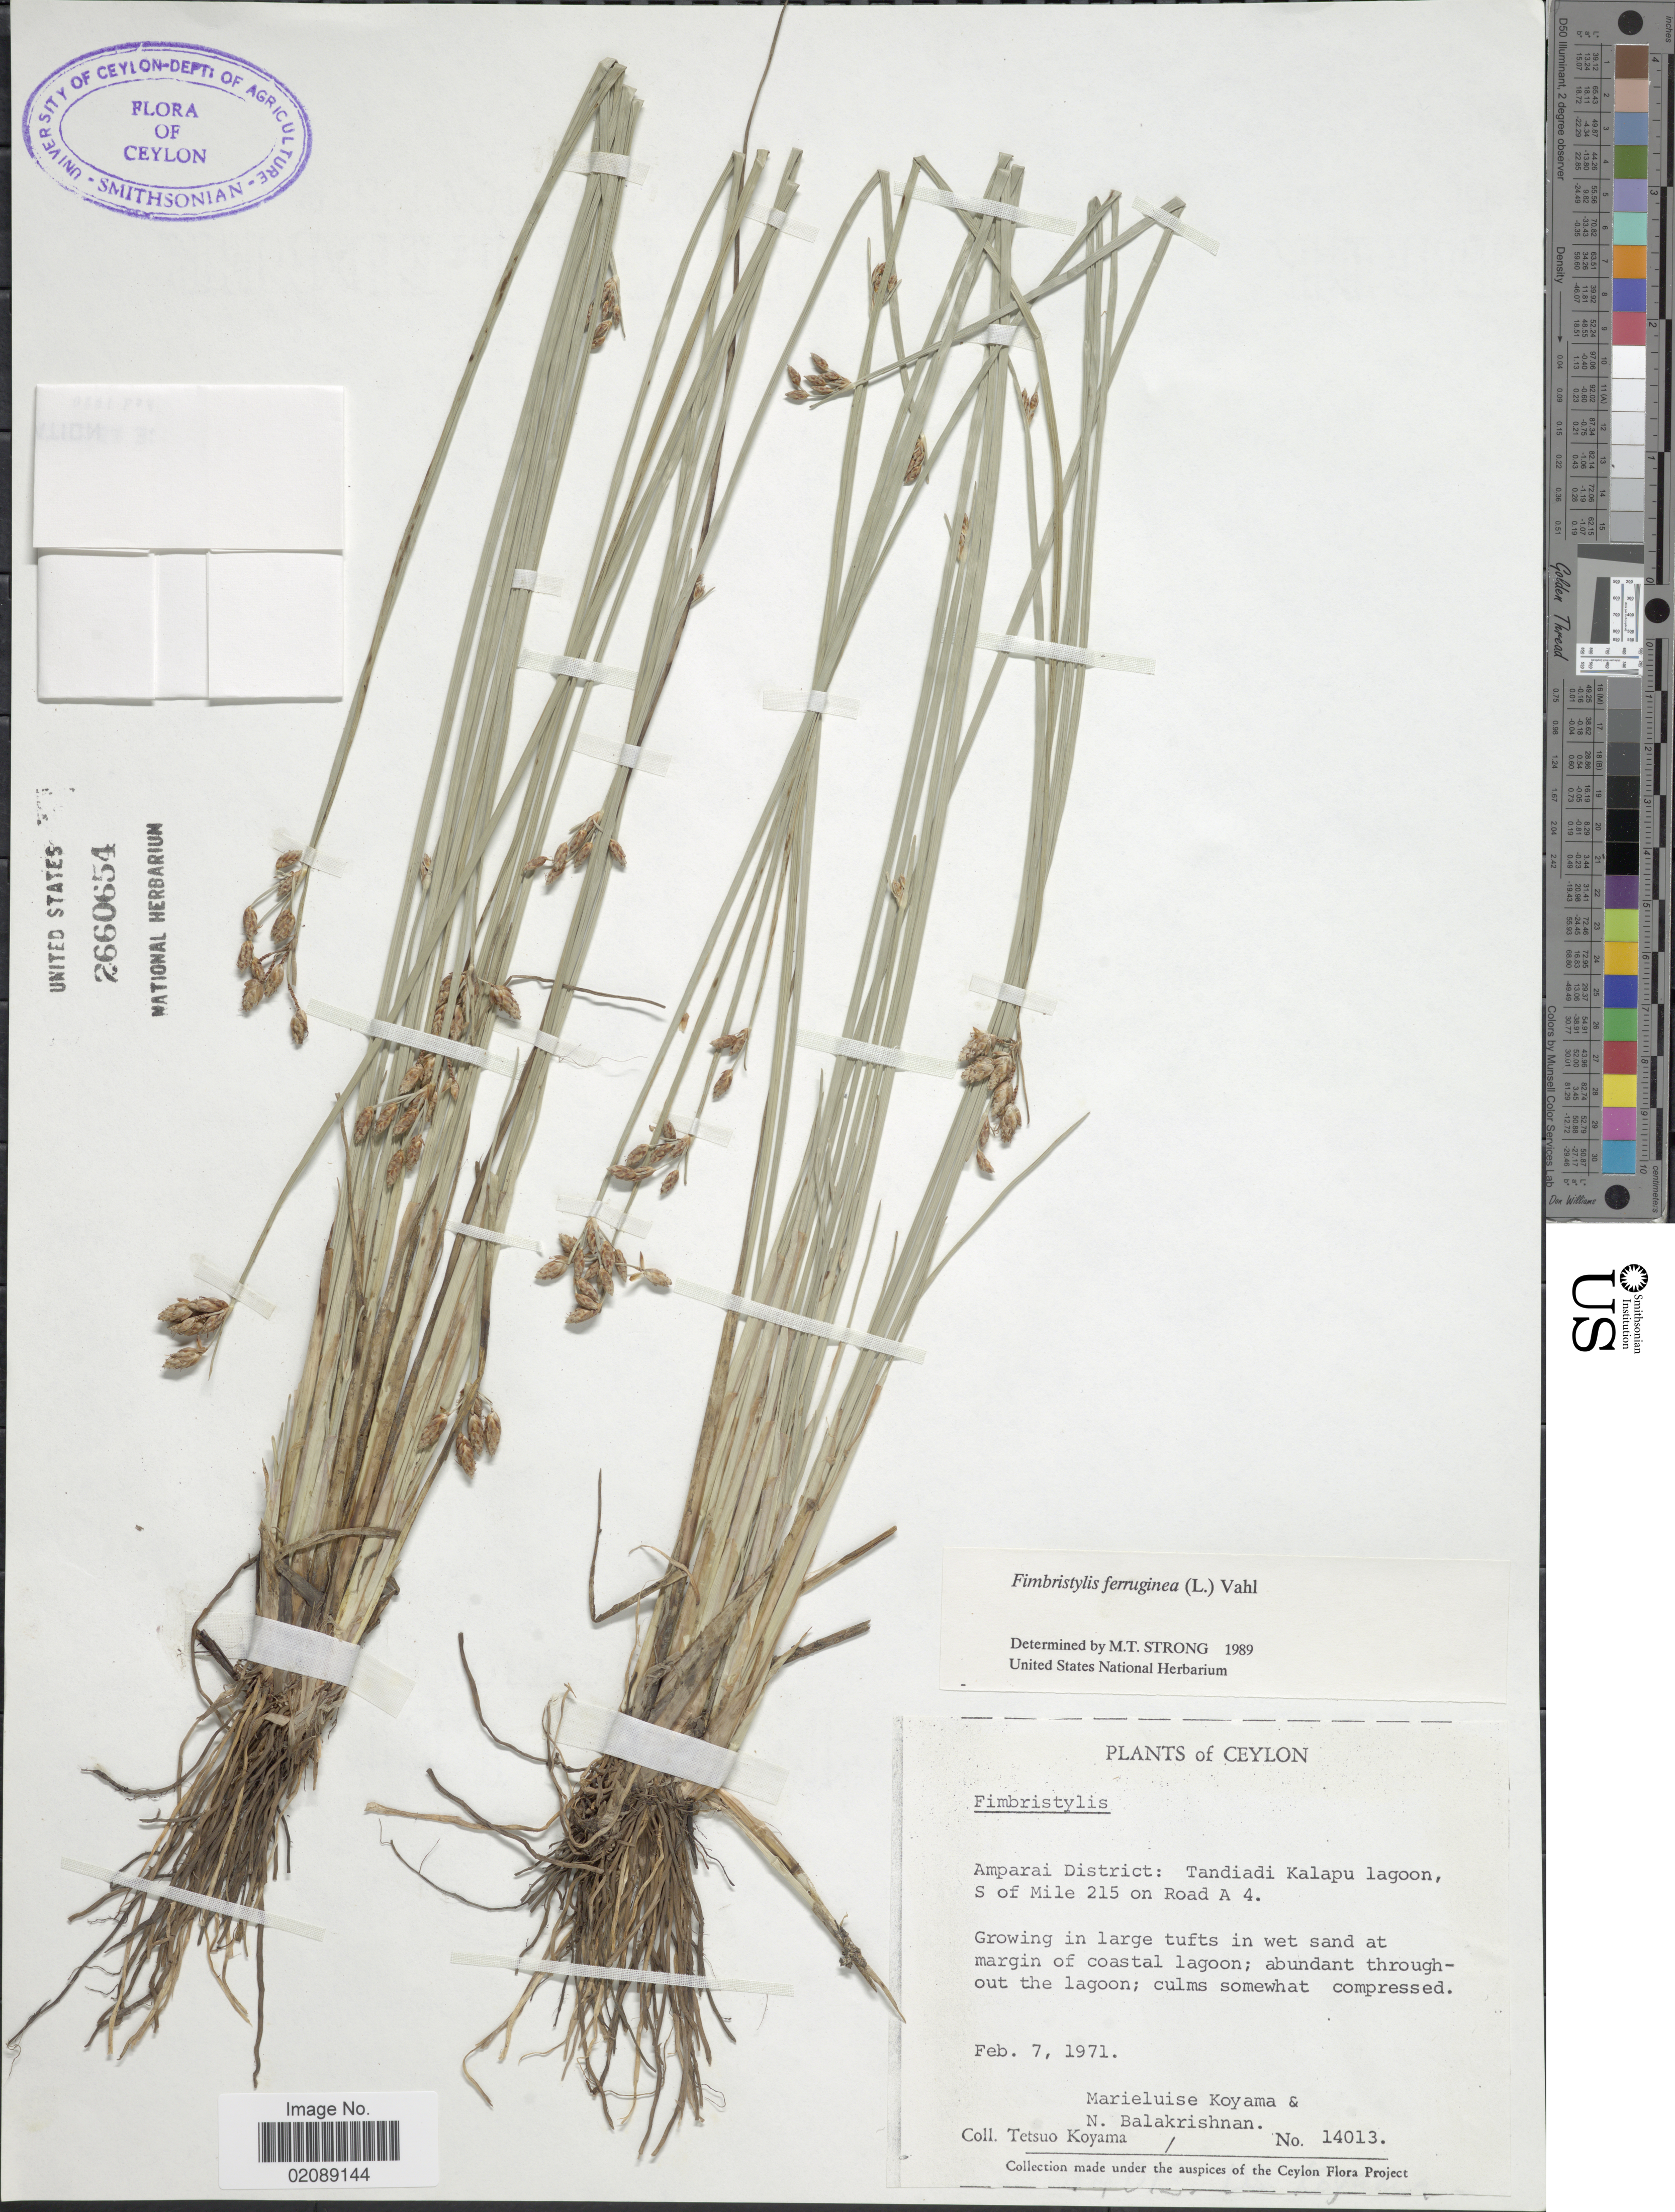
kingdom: Plantae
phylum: Tracheophyta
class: Liliopsida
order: Poales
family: Cyperaceae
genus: Fimbristylis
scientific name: Fimbristylis ferruginea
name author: (L.) Vahl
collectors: T. Koyama, M. Koyama & N. Balakrishnan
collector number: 14013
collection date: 1971-02-07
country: Sri Lanka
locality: Ceylon, Amparai District: Tandiadi Kalapu lagoon, S of Mile 215 on Road A 4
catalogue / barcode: US 2660654